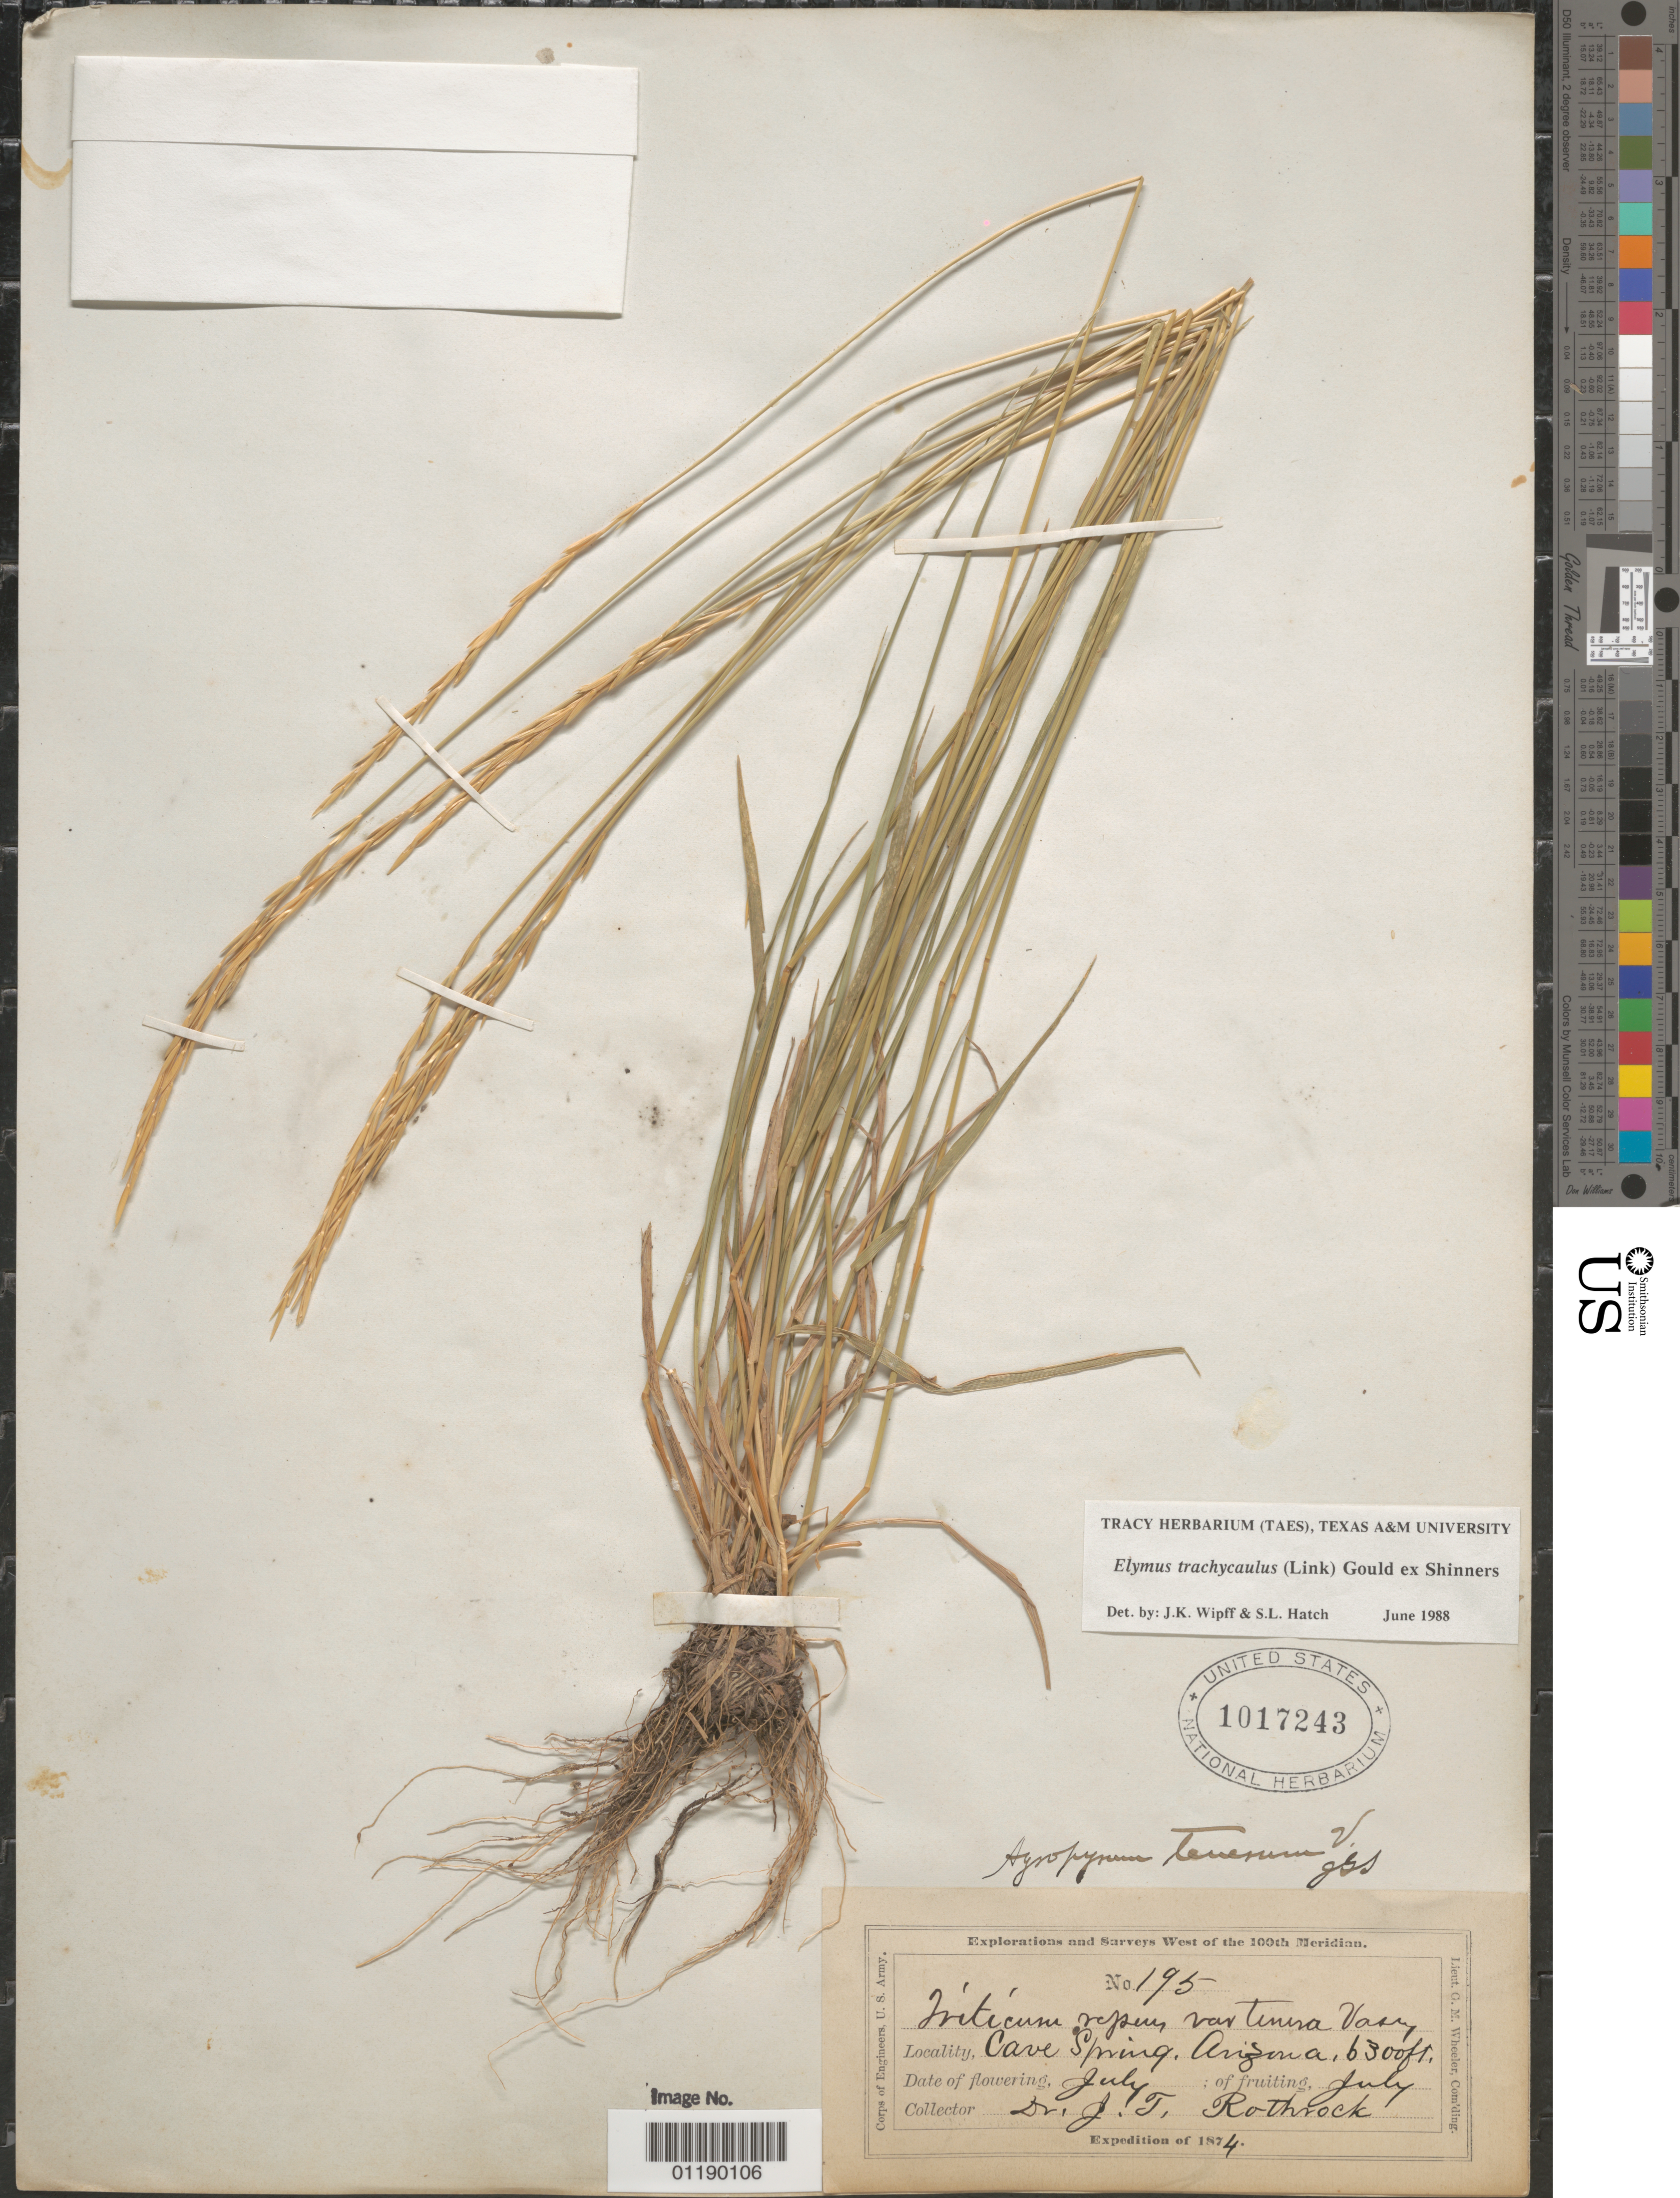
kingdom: Plantae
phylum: Tracheophyta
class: Liliopsida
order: Poales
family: Poaceae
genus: Elymus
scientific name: Elymus trachycaulus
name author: (Link) Gould ex Shinners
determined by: Wipff, J. K.; Hatch, S. L.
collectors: J. T. Rothrock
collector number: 195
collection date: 1874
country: United States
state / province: Arizona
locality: Cave Spring.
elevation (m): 1920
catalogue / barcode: US 1017243